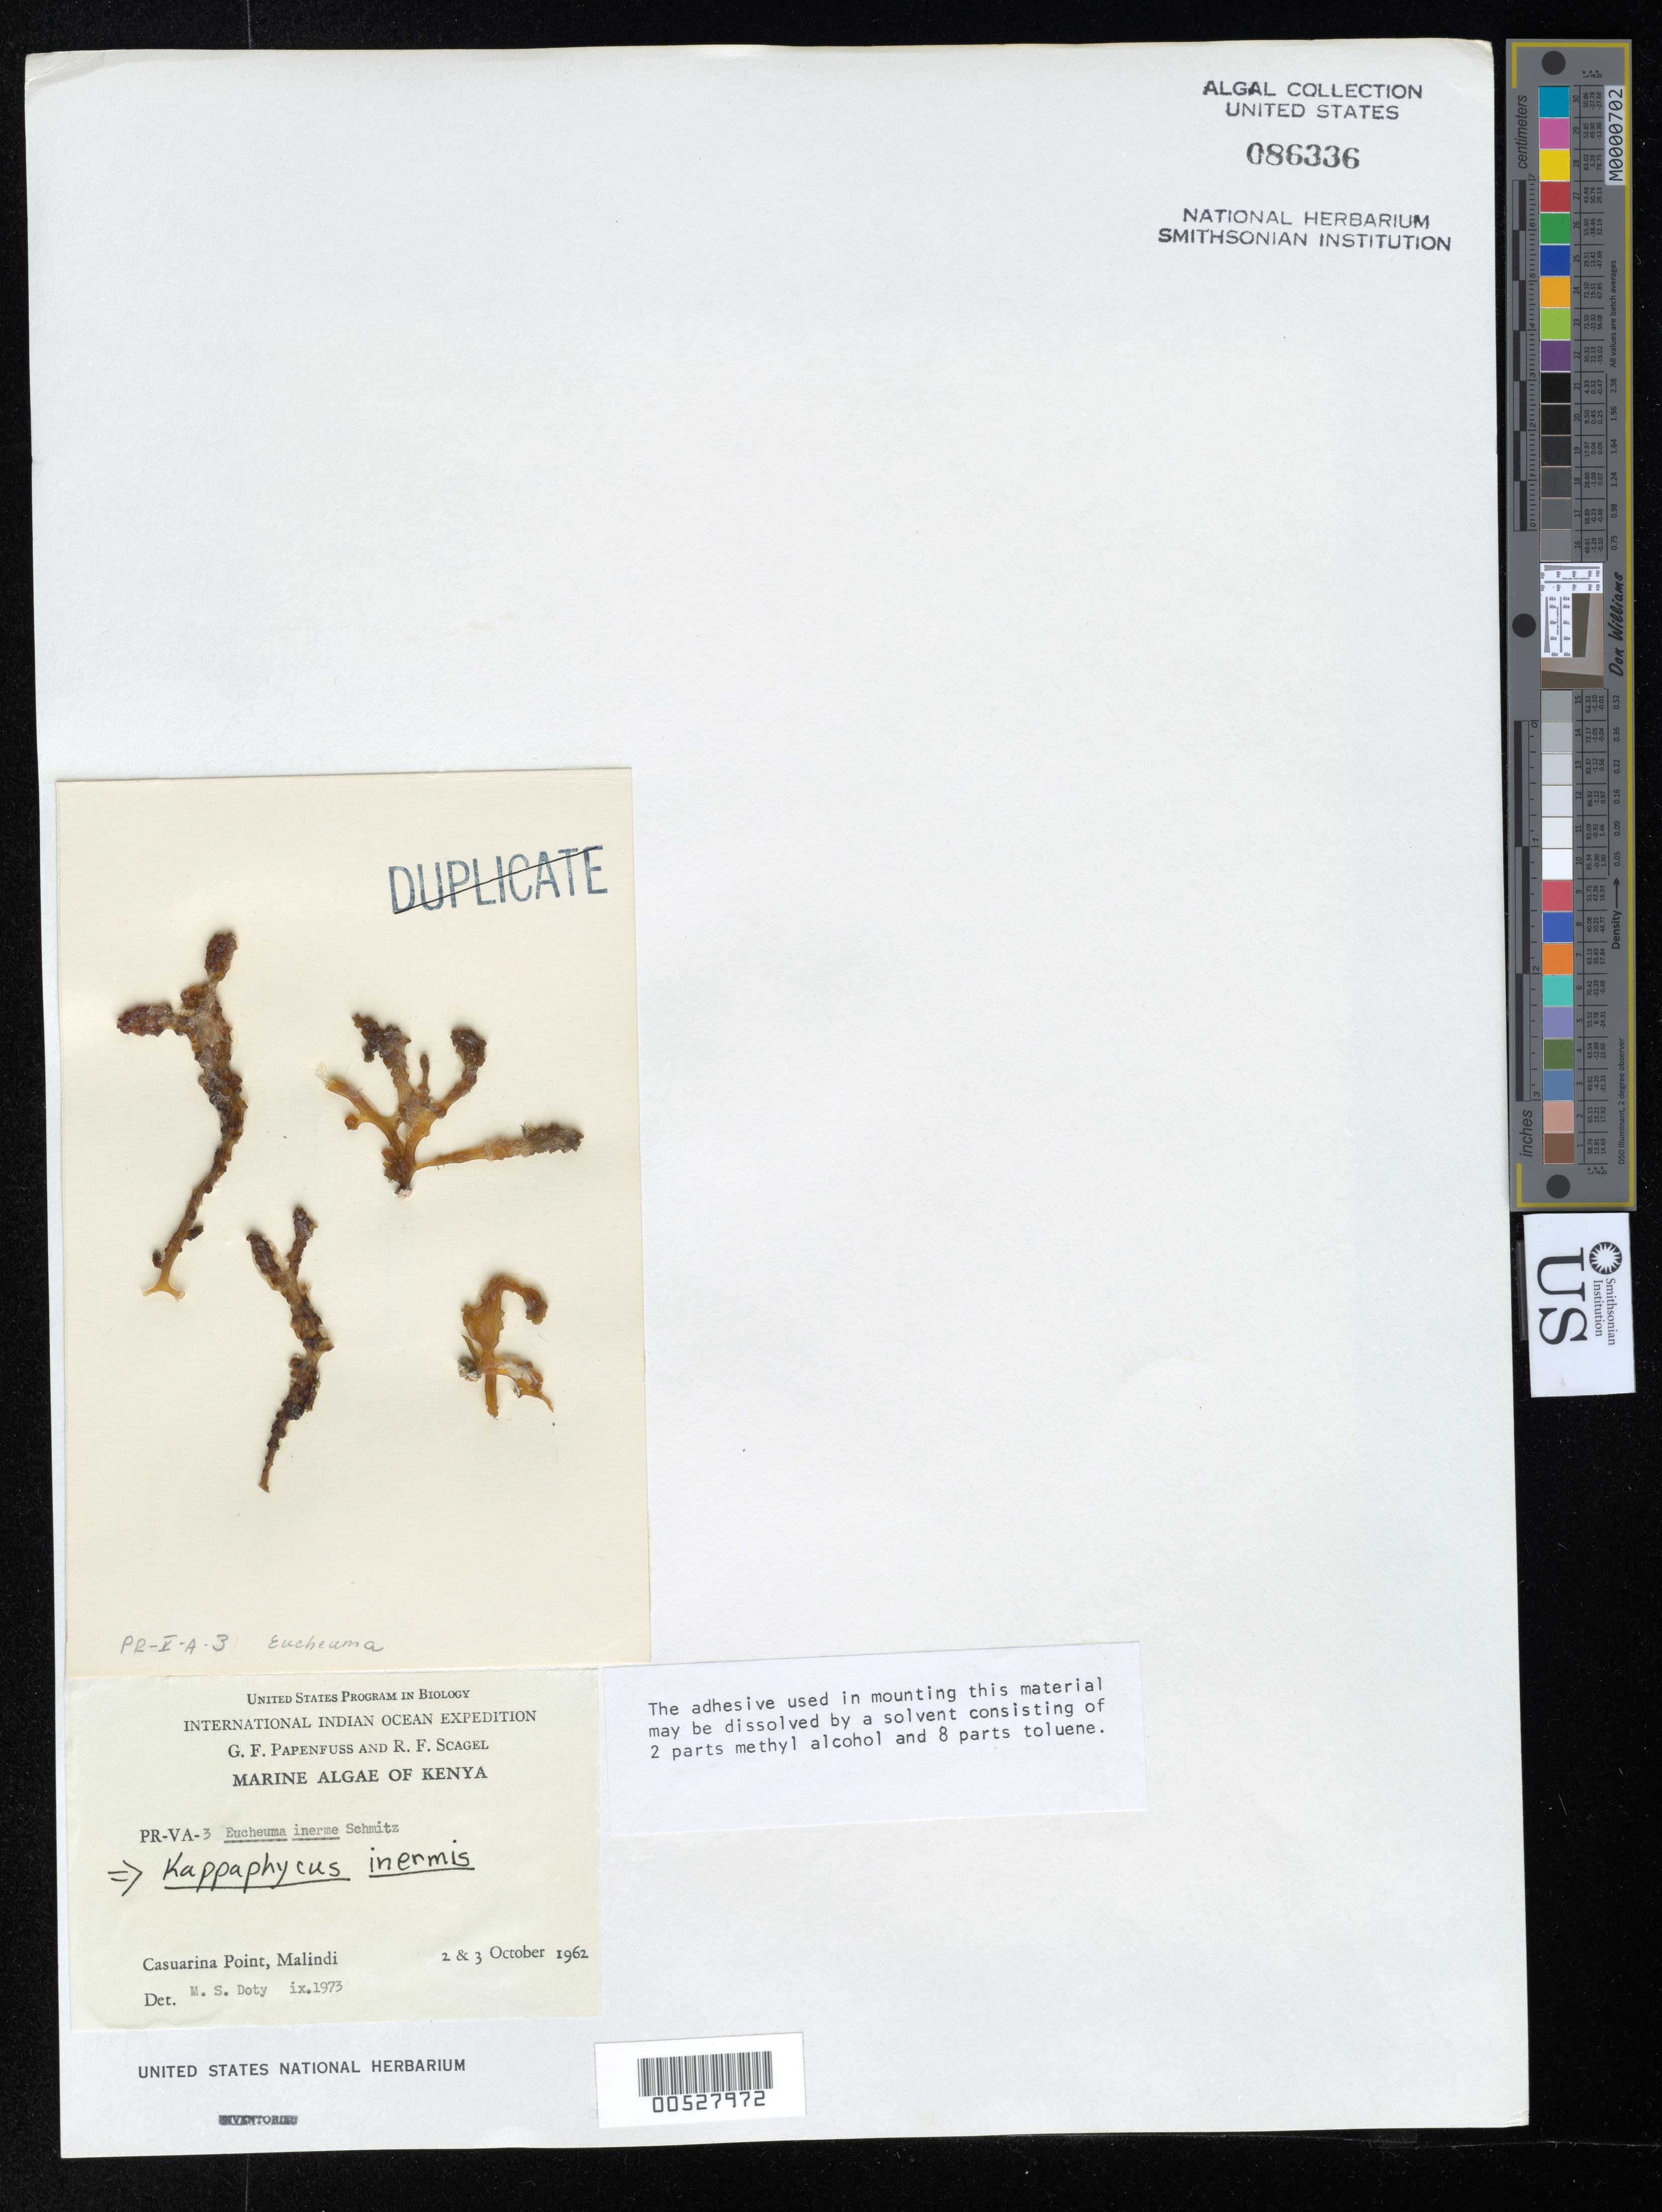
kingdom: Plantae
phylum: Rhodophyta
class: Florideophyceae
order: Gigartinales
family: Solieriaceae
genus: Kappaphycus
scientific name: Kappaphycus inermis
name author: (F. Schmitz) Doty ex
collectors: G. Papenfuss & R. F. Scagel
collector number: PR-VA-3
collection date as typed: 02 Oct 1962 and 03 Oct 1962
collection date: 1962-10-02,1962-10-03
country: Kenya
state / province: Kilifi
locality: Casuarina Point, Malindi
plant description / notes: International Indian Ocean Expedition, 1962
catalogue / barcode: US 86336